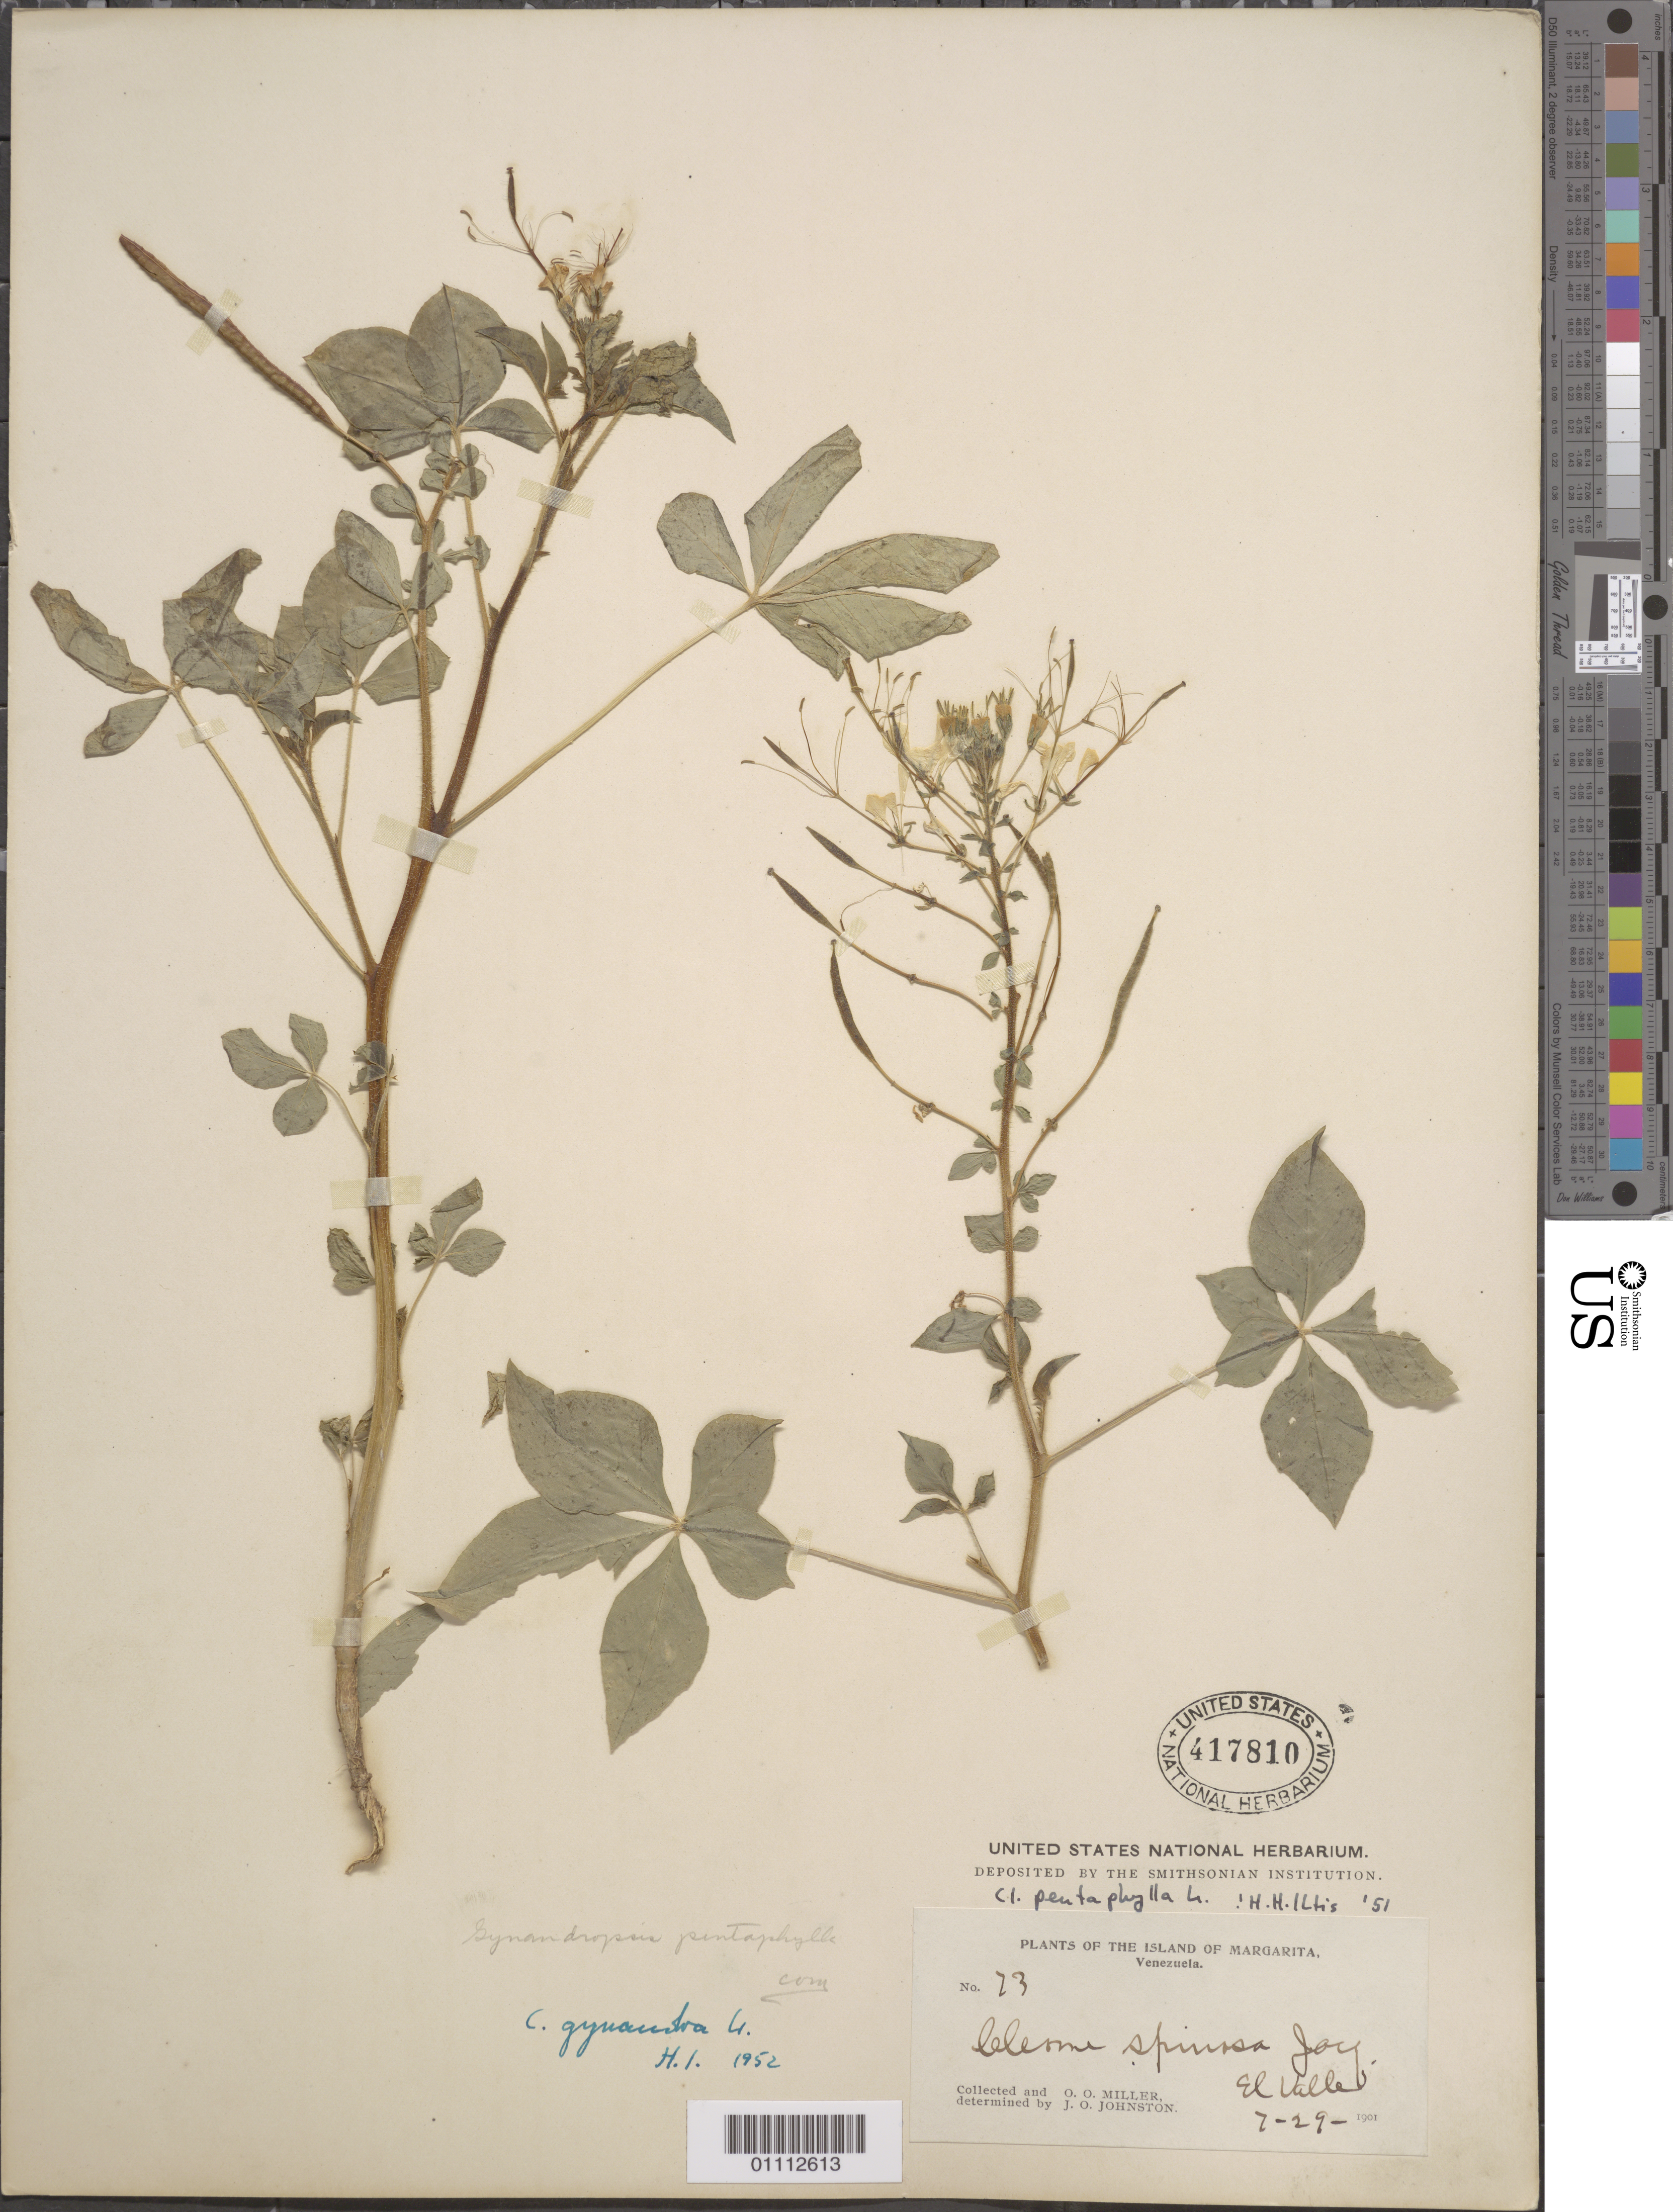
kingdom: Plantae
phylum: Tracheophyta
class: Magnoliopsida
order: Brassicales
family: Cleomaceae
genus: Gynandropsis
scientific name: Gynandropsis gynandra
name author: (L.) Briq.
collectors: O. O. Miller & J. Johnston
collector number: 73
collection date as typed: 29 Jul 1901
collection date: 1901-07-29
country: Venezuela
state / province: Nueva Esparta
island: Margarita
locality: El Valle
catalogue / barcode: US 417810